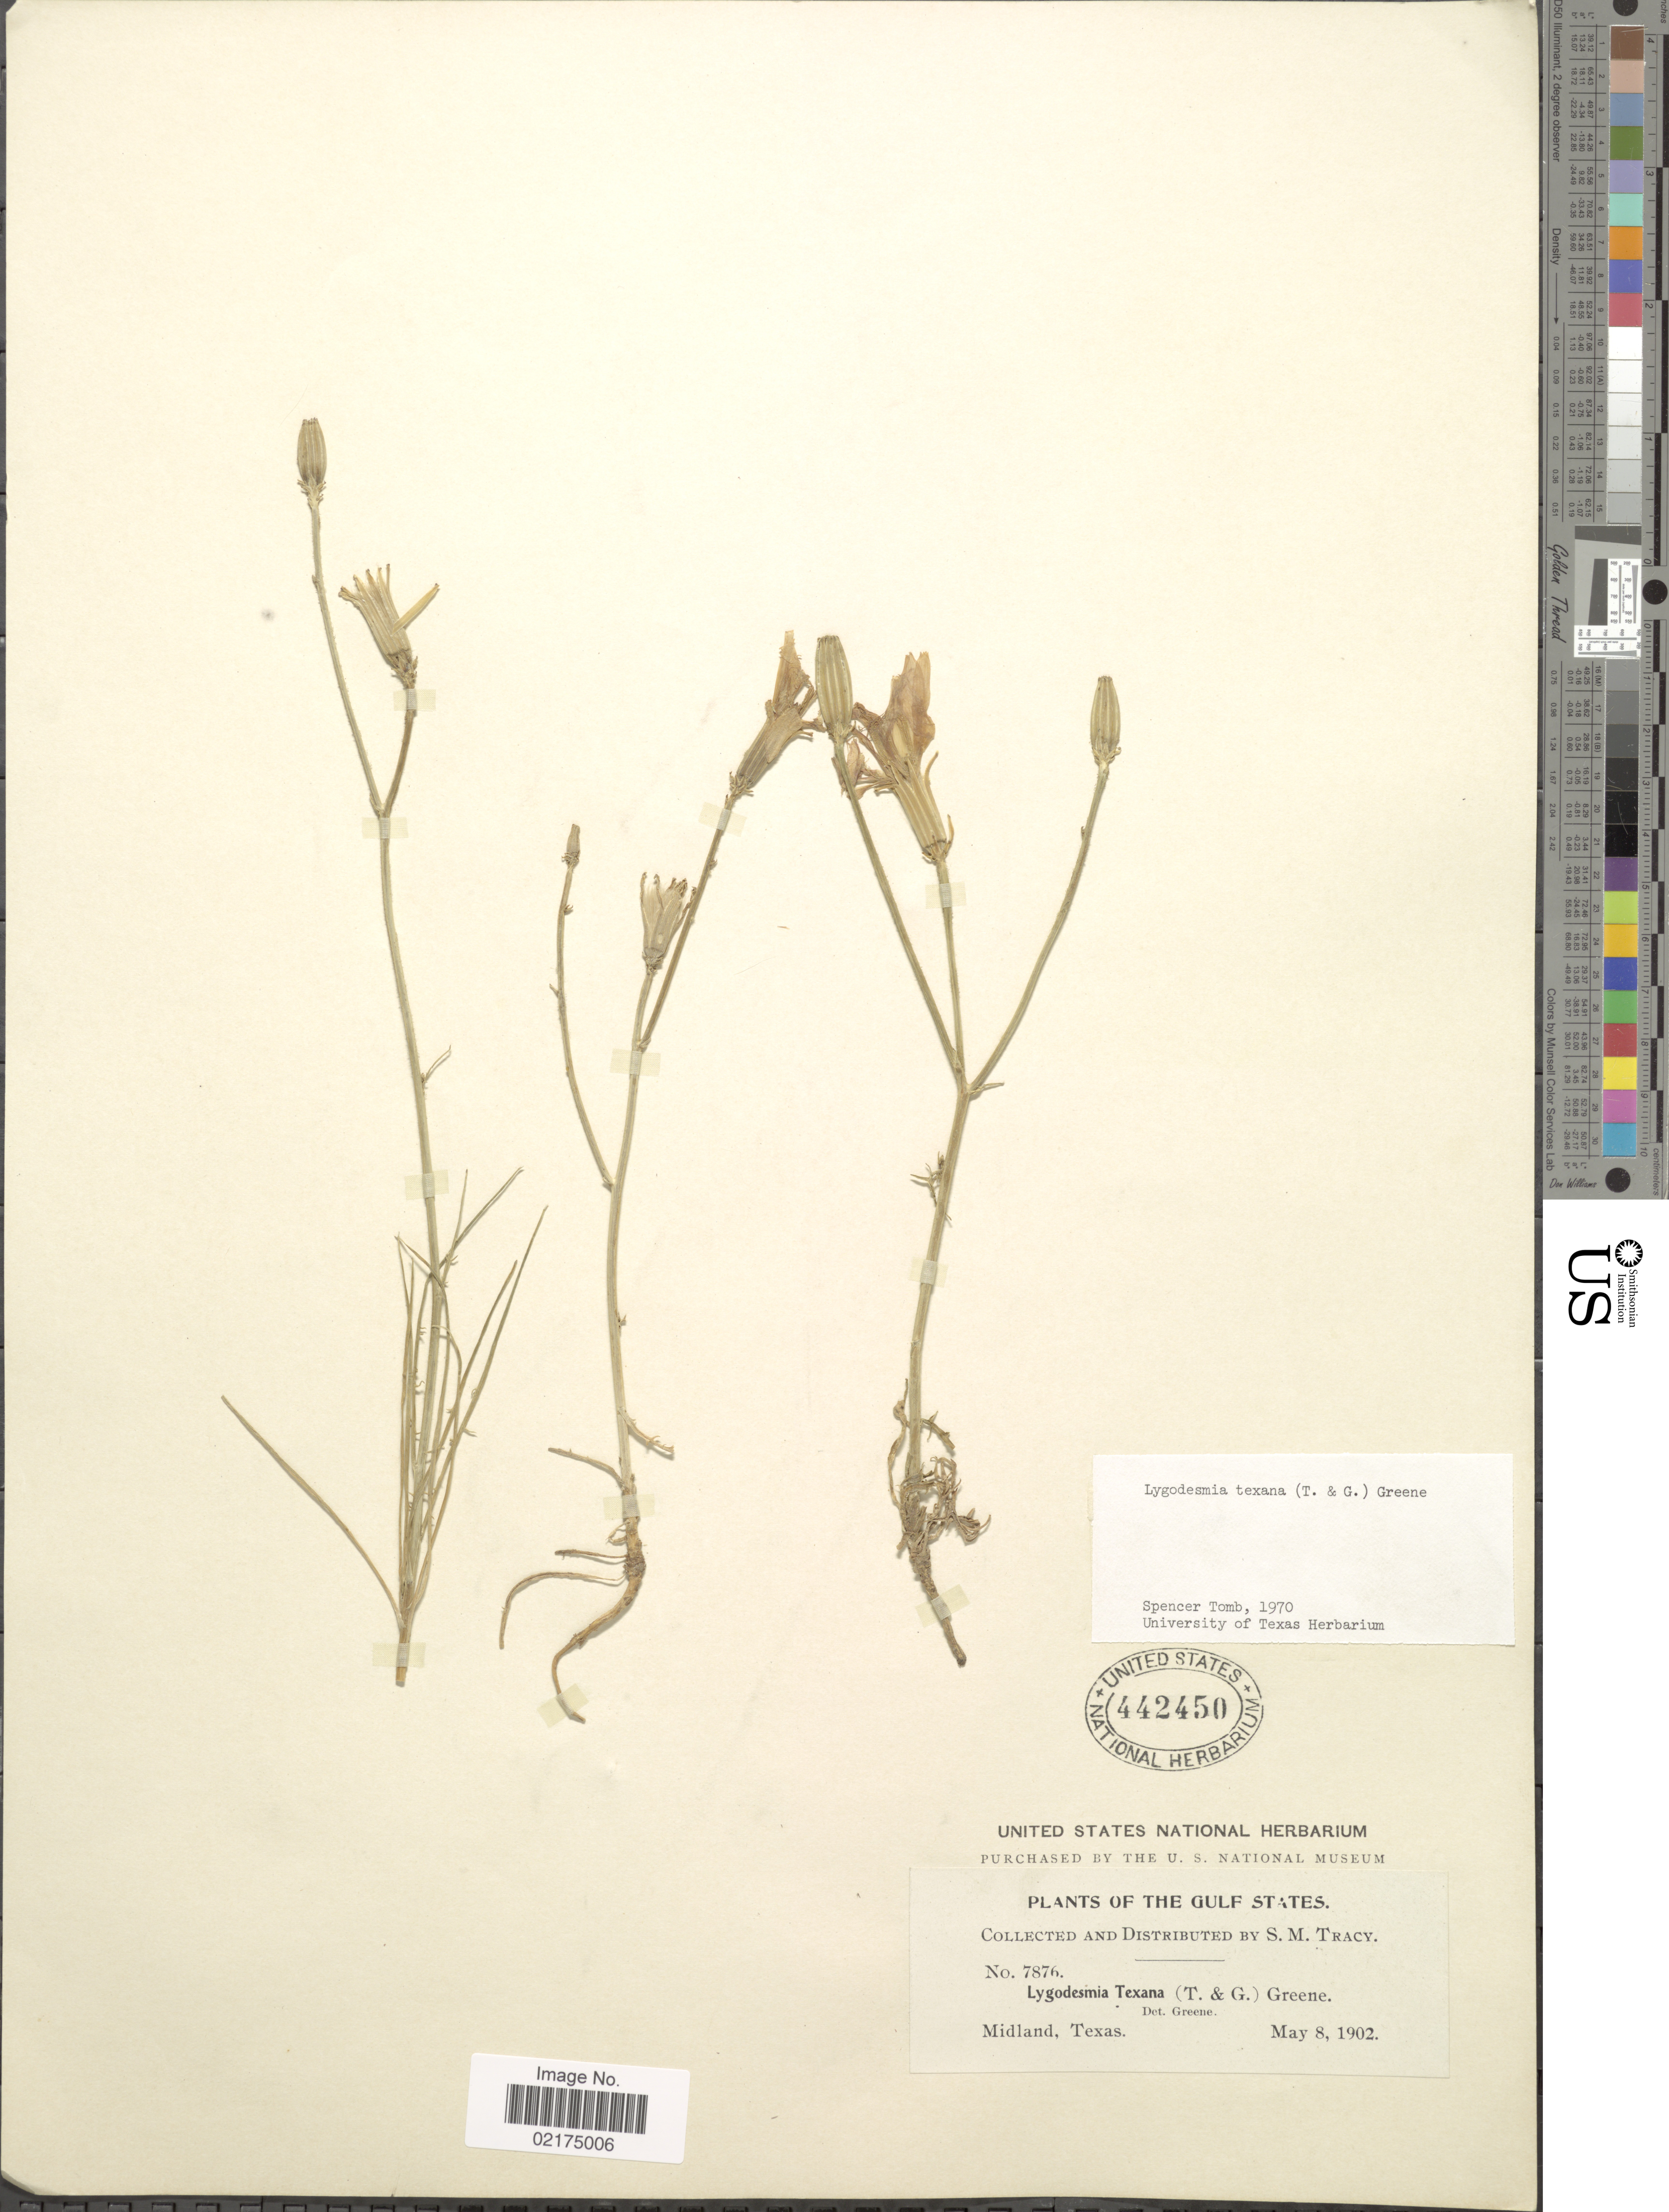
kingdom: Plantae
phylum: Tracheophyta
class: Magnoliopsida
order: Asterales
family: Asteraceae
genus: Lygodesmia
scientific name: Lygodesmia texana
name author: (Torr. & A. Gray) Greene ex Small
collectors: S. M. Tracy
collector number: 7876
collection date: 1902-05-08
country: United States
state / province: Oklahoma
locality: The Gulf States, Midland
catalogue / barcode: US 442450